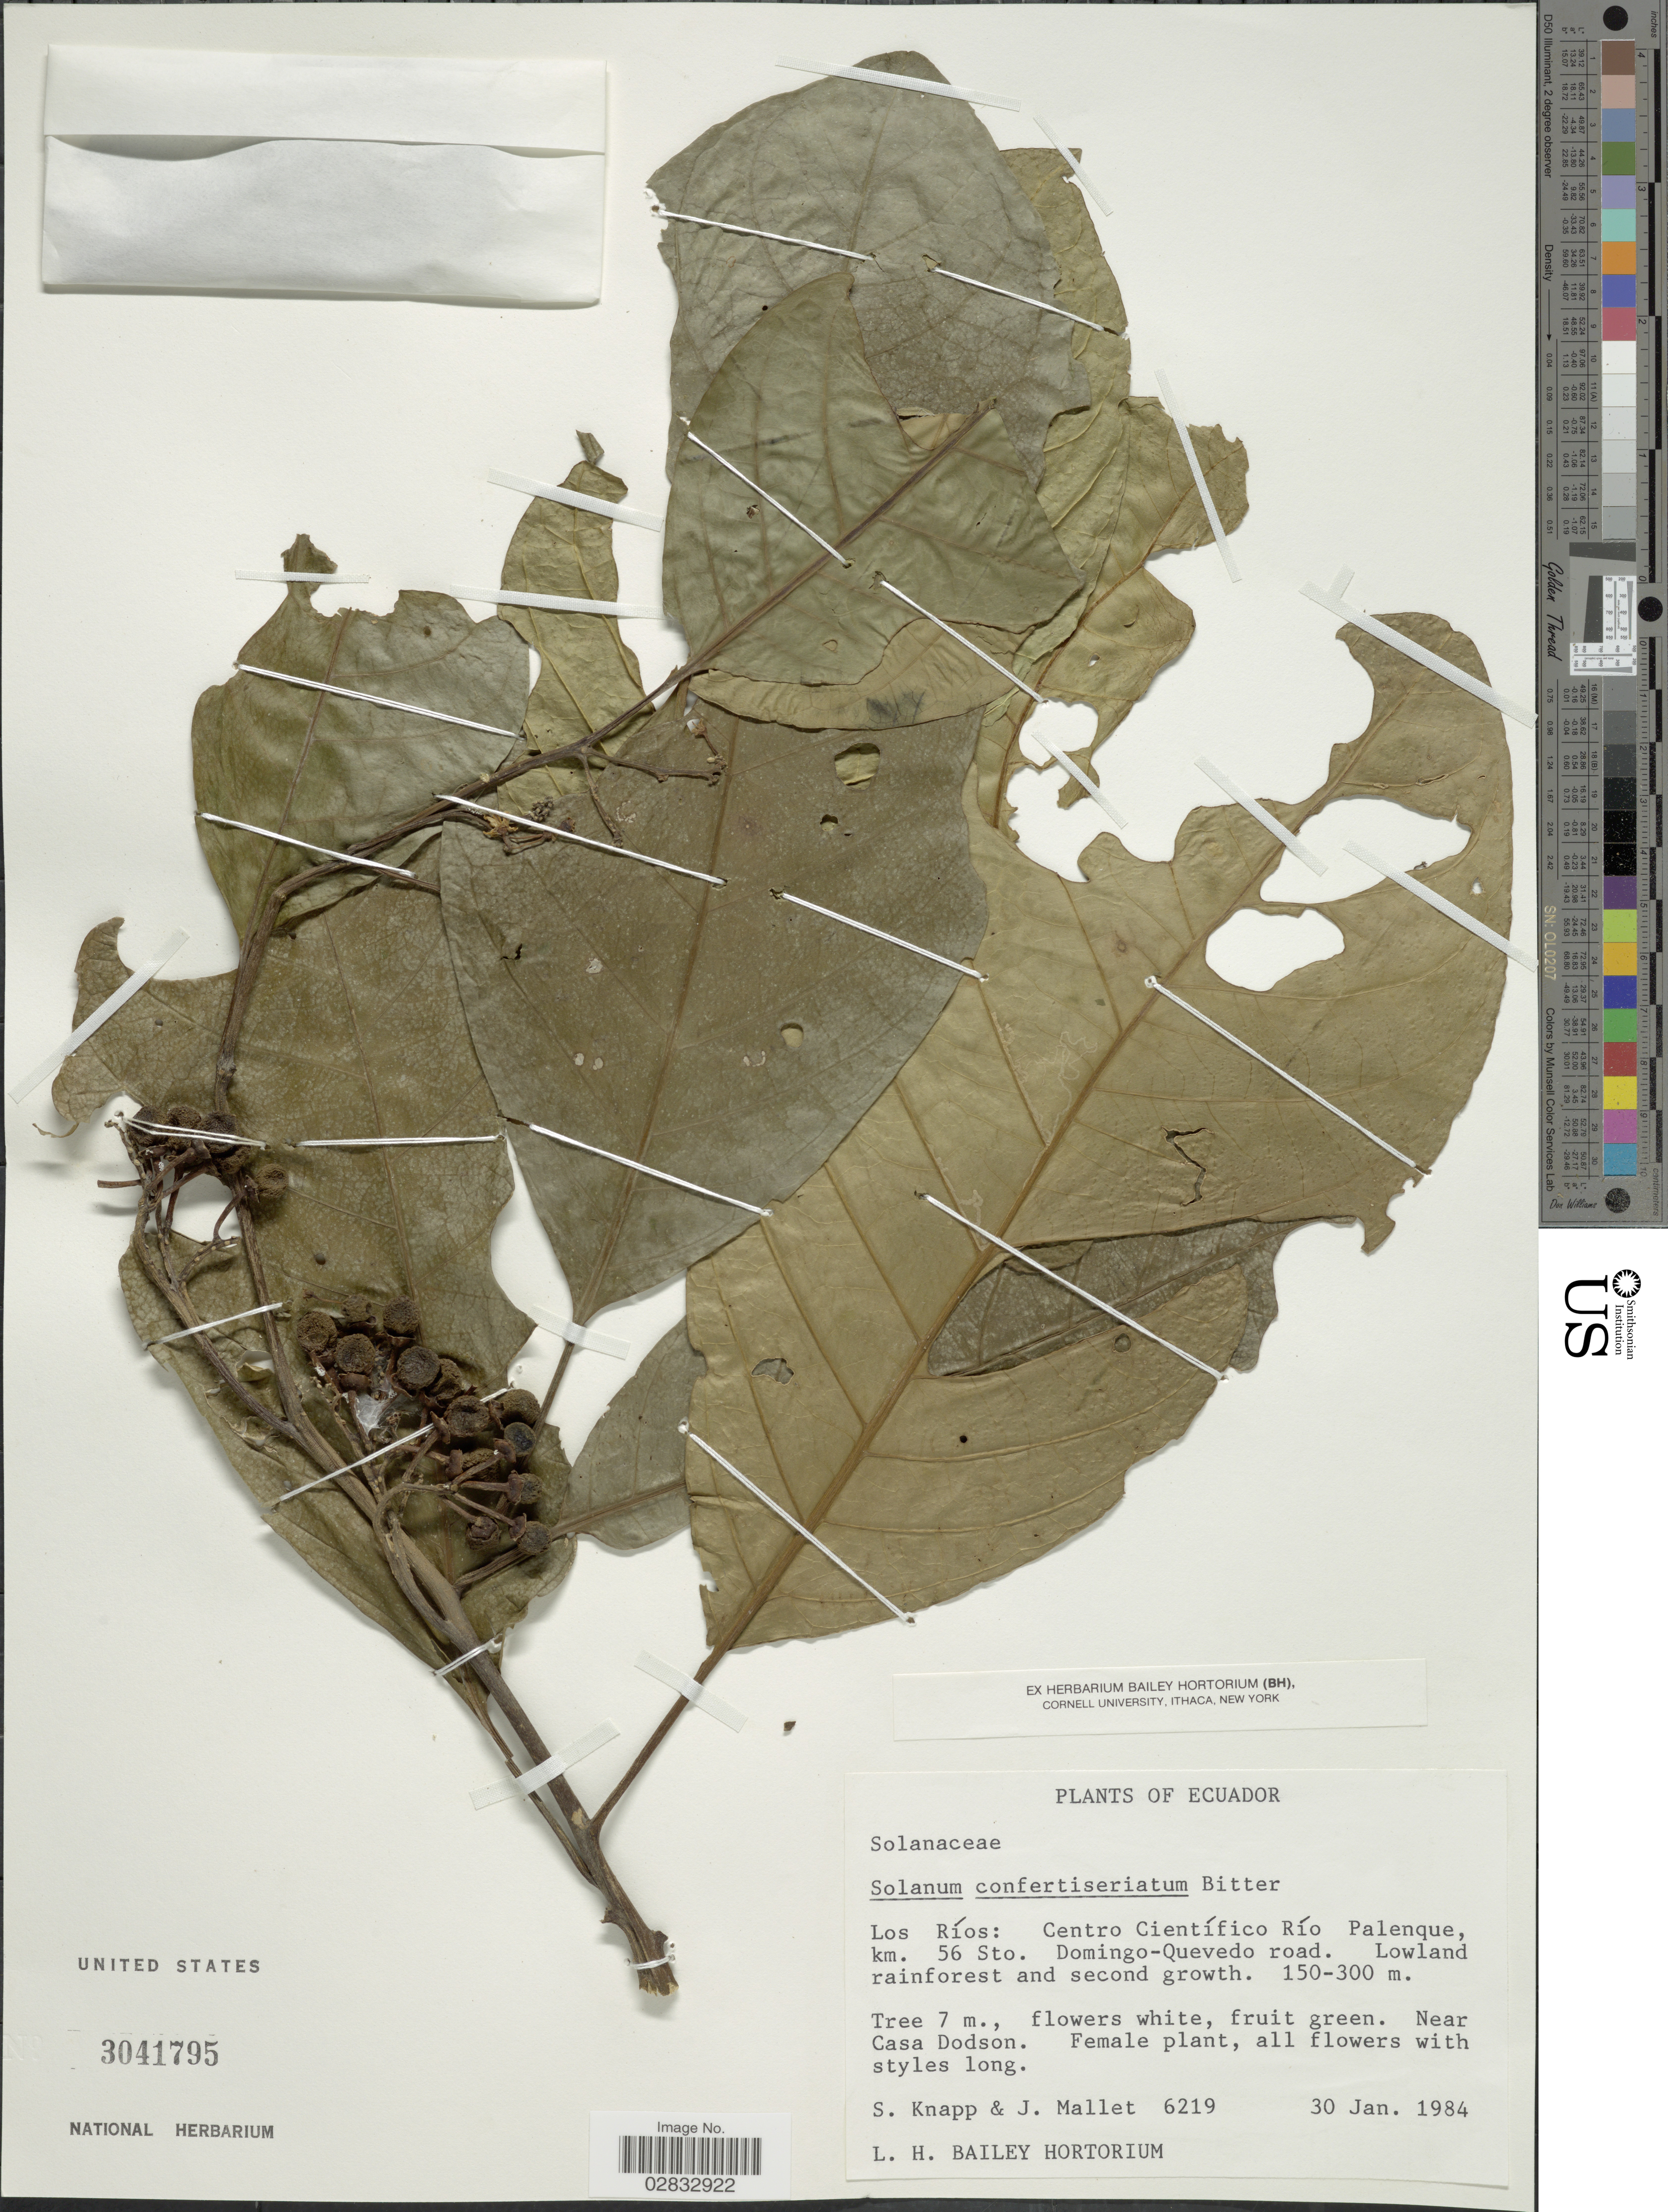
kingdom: Plantae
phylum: Tracheophyta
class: Magnoliopsida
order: Solanales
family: Solanaceae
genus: Solanum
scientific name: Solanum confertiseriatum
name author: Bitter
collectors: S. Knapp & J. Mallet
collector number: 6219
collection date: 1984-01-30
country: Ecuador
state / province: Los Ríos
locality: Centro Científico Río Palenque, km. 56 Sto. Domingo-Quevedo road.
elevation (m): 150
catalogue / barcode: US 3041795